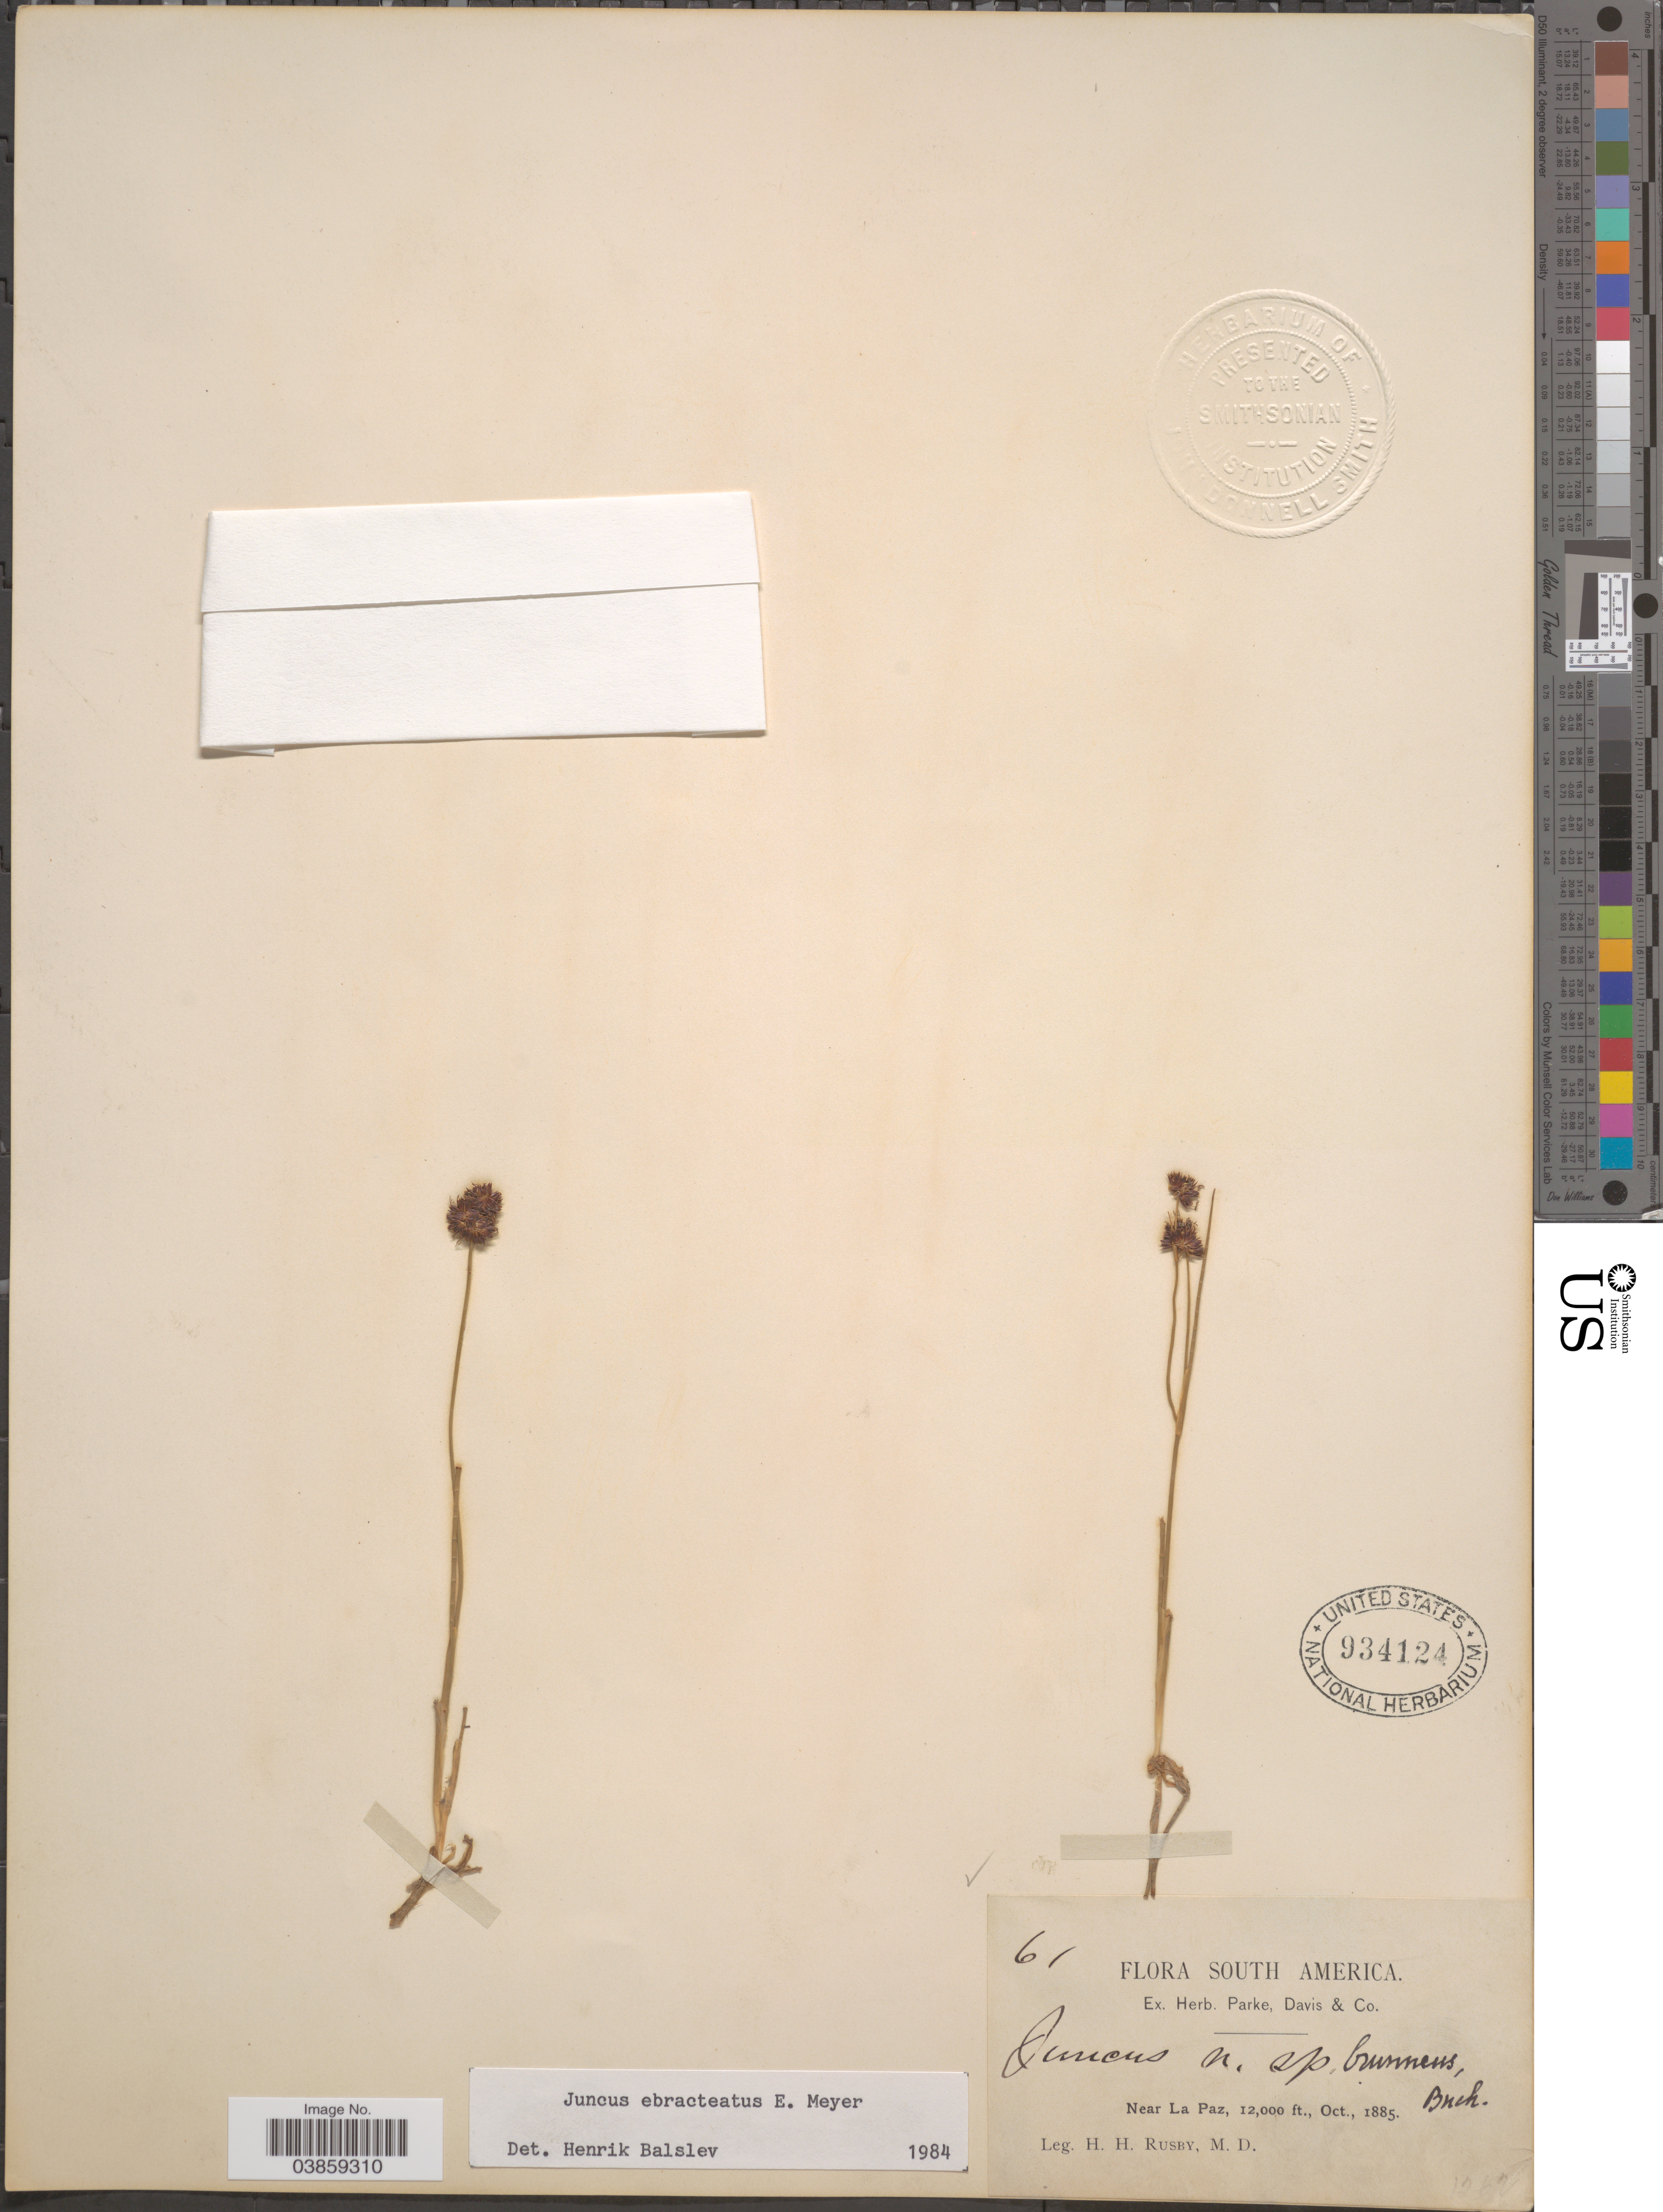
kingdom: Plantae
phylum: Tracheophyta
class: Liliopsida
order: Poales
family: Juncaceae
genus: Juncus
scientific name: Juncus ebracteatus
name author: E. Mey.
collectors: H. H. Rusby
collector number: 61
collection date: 1885-10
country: Bolivia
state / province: La Paz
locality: Near La Paz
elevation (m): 3658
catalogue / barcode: US 934124